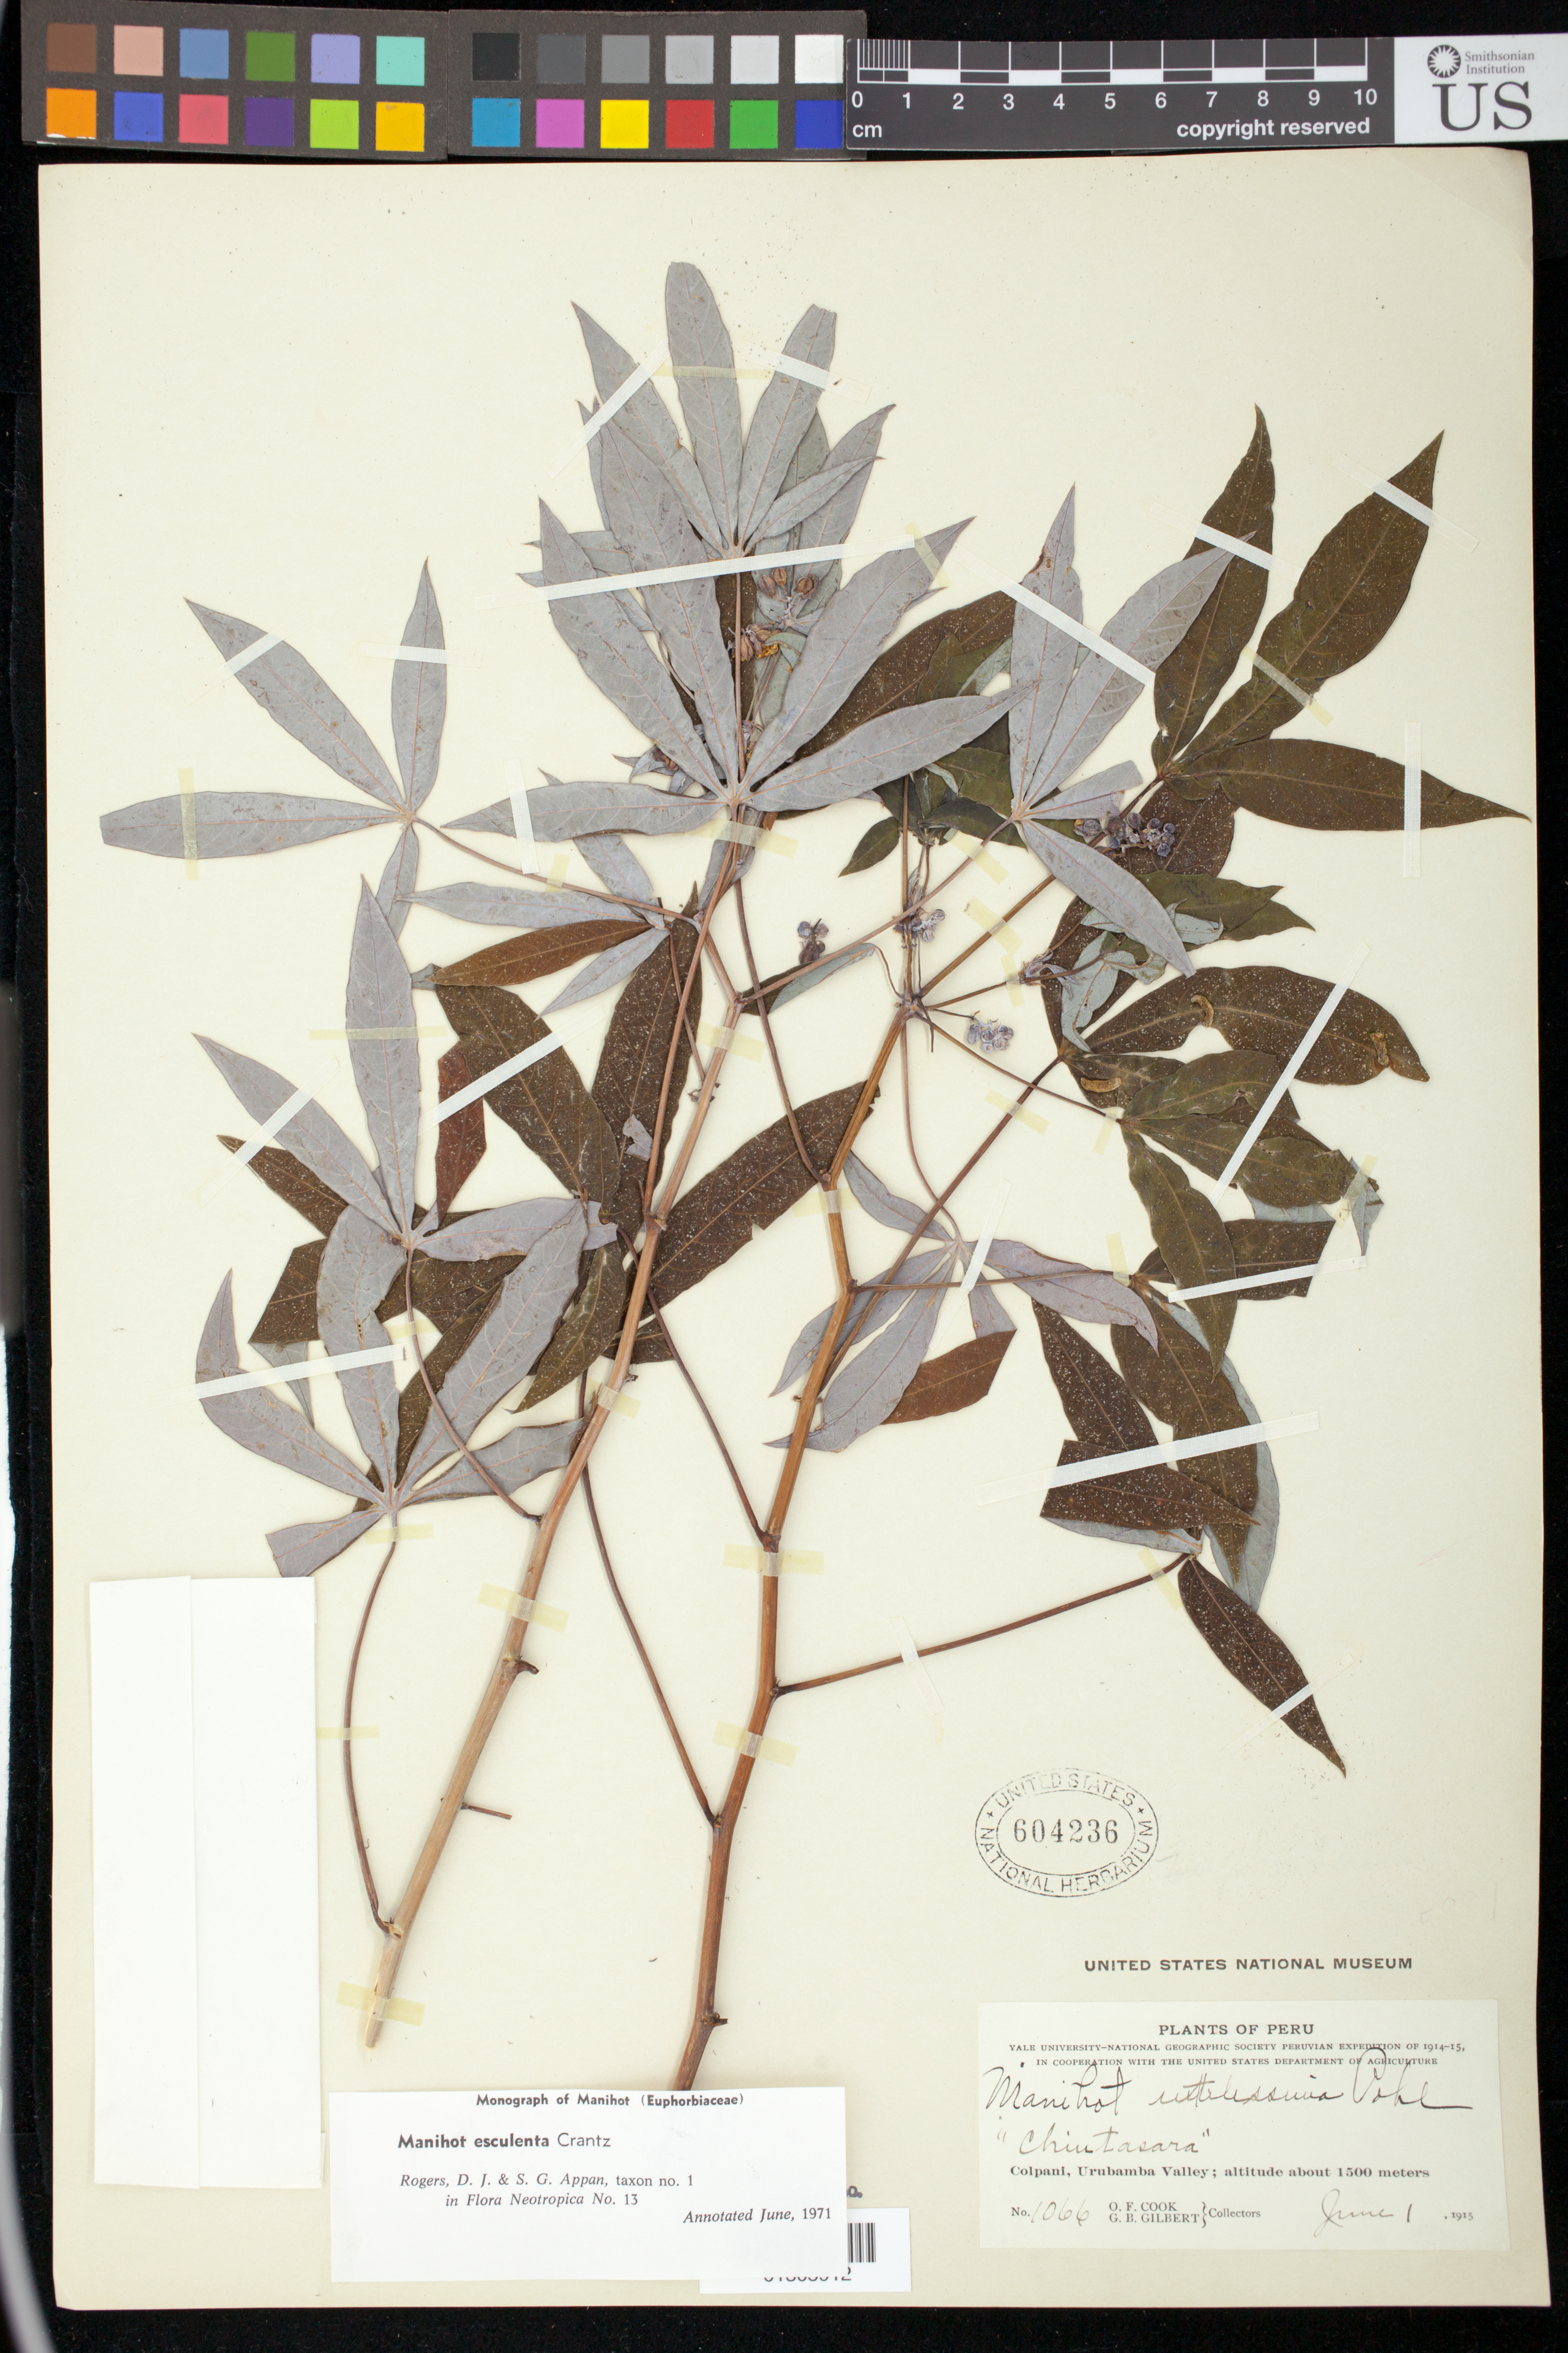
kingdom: Plantae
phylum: Tracheophyta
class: Magnoliopsida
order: Malpighiales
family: Euphorbiaceae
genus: Manihot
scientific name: Manihot esculenta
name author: Crantz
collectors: O. F. Cook & G. B. Gilbert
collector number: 1066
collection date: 1915-01-06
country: Peru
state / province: Cusco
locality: Colpani, Urubamba Valley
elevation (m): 1500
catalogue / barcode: US 604236